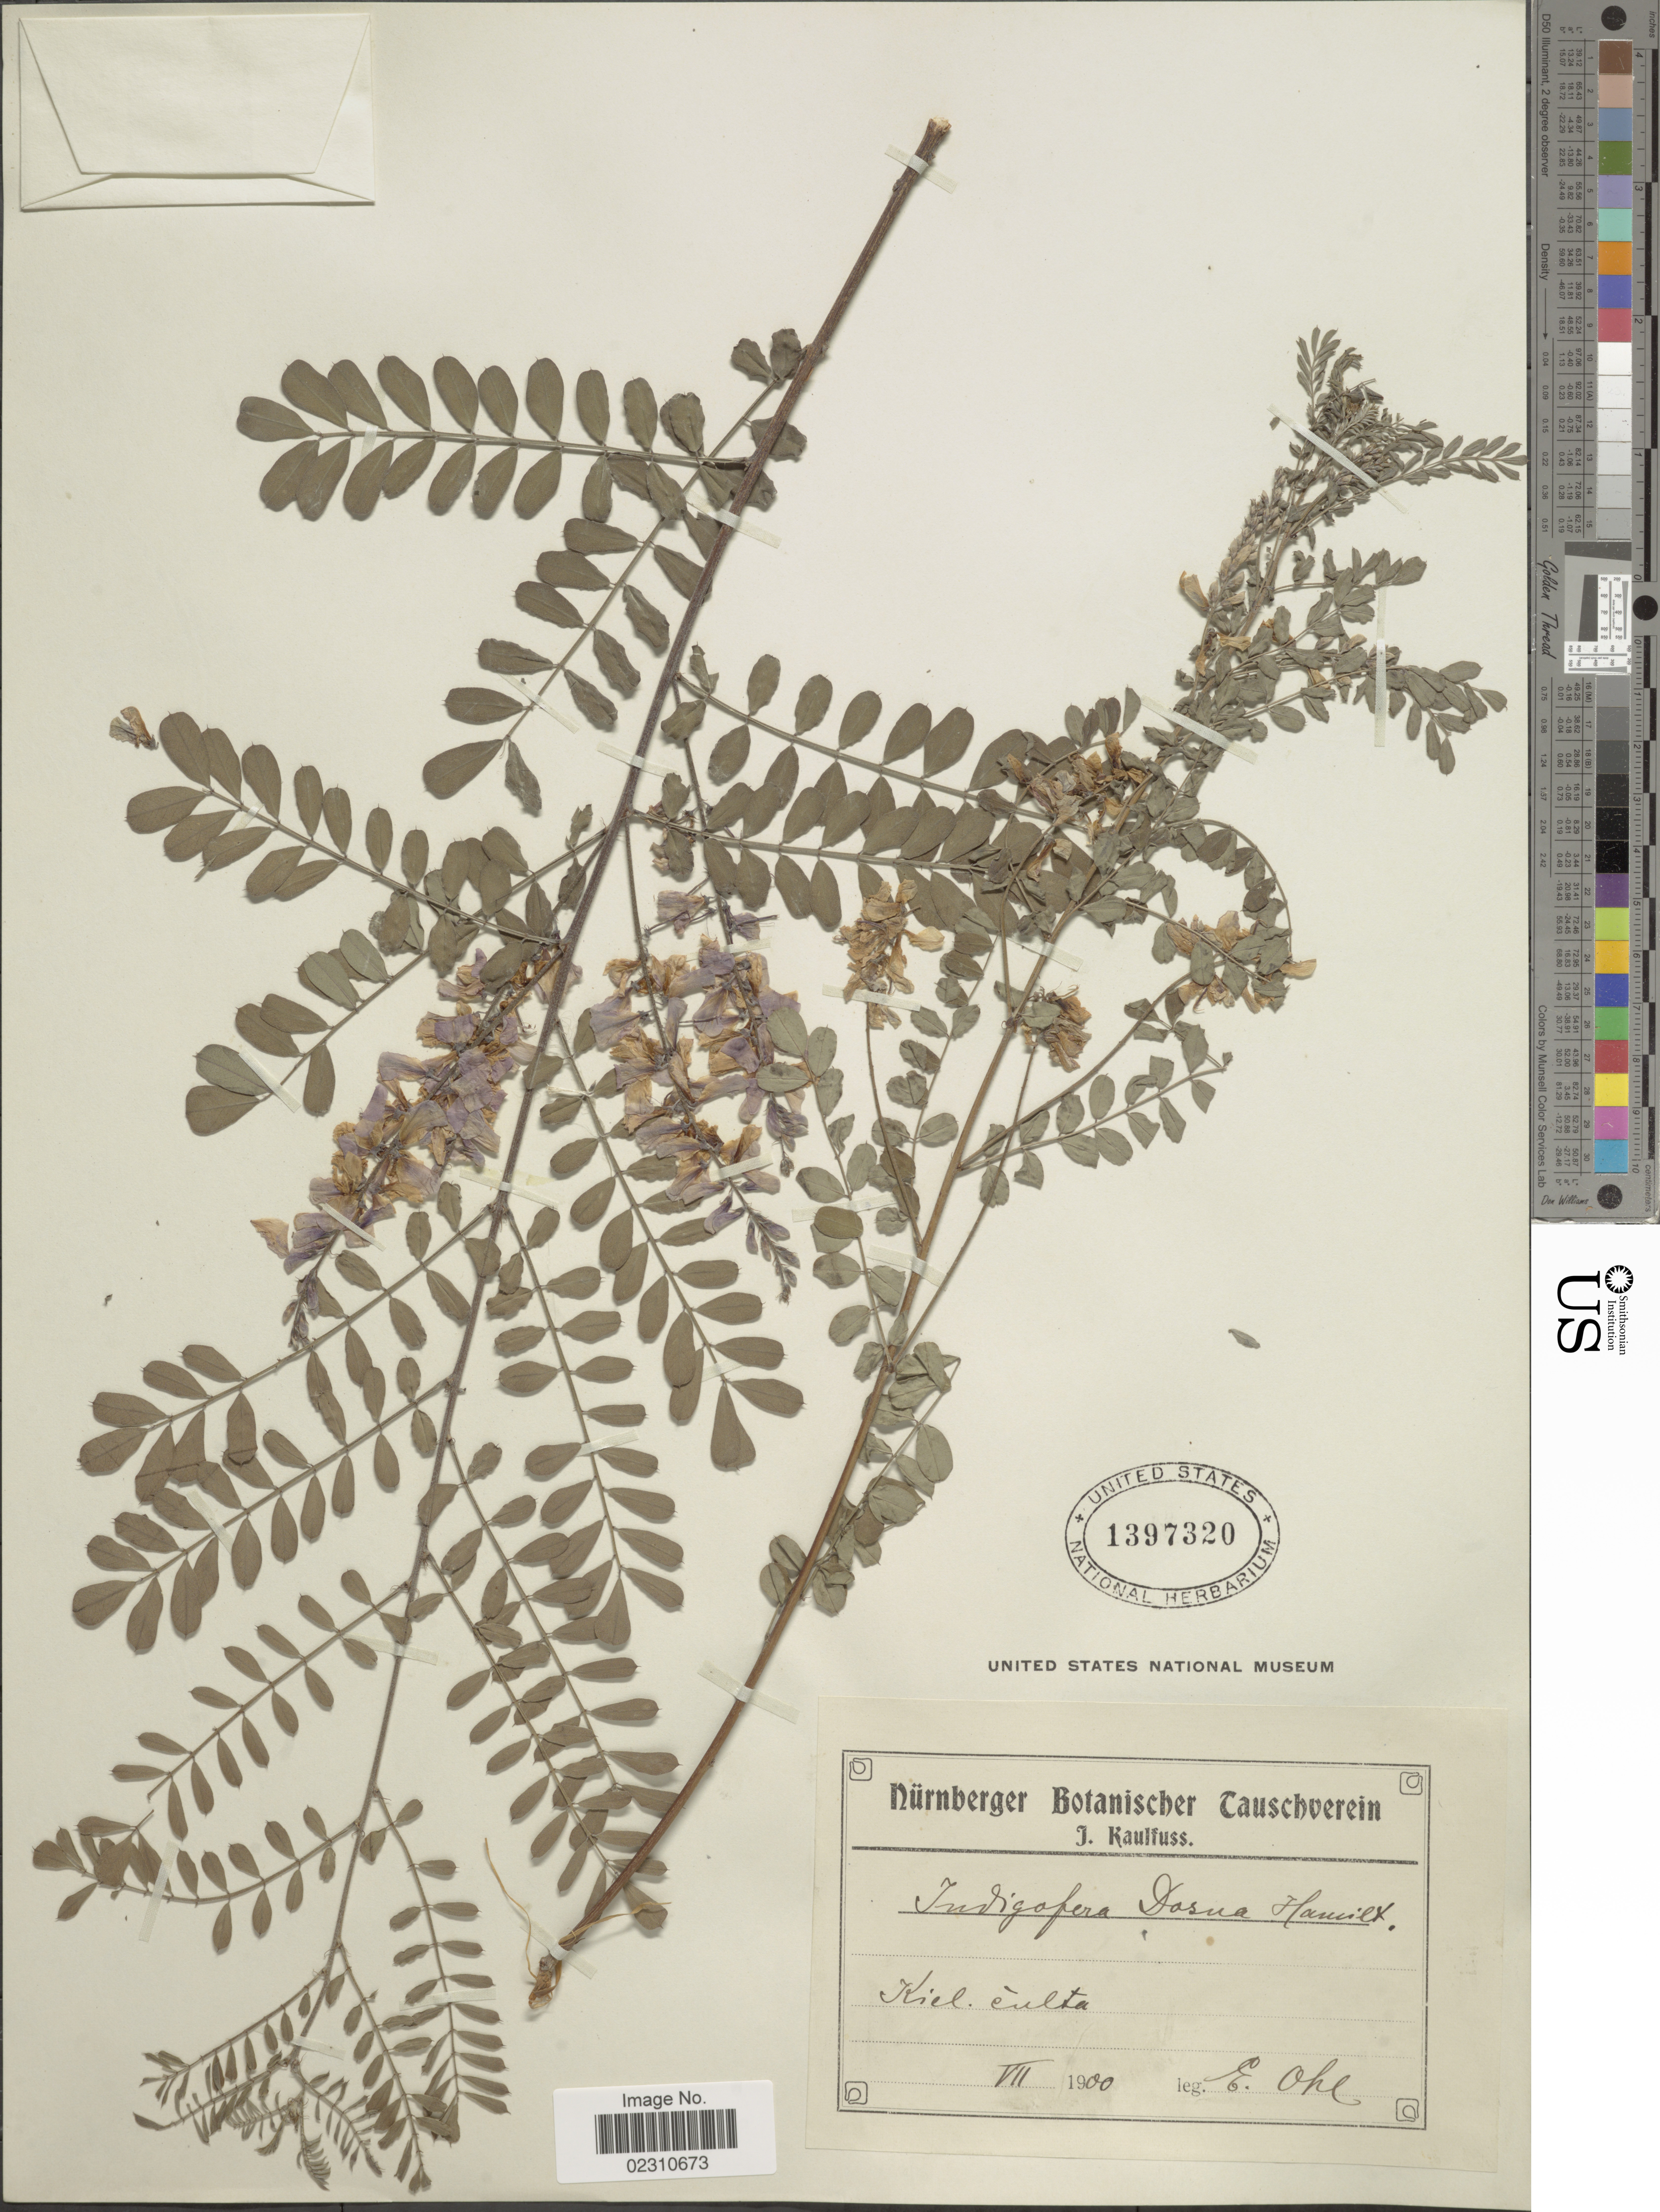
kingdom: Plantae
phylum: Tracheophyta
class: Magnoliopsida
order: Fabales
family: Fabaceae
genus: Indigofera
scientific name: Indigofera dosua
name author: Buch.-Ham. ex D. Don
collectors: E. Ohl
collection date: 1900-07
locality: Kiel culta.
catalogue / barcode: US 1397320